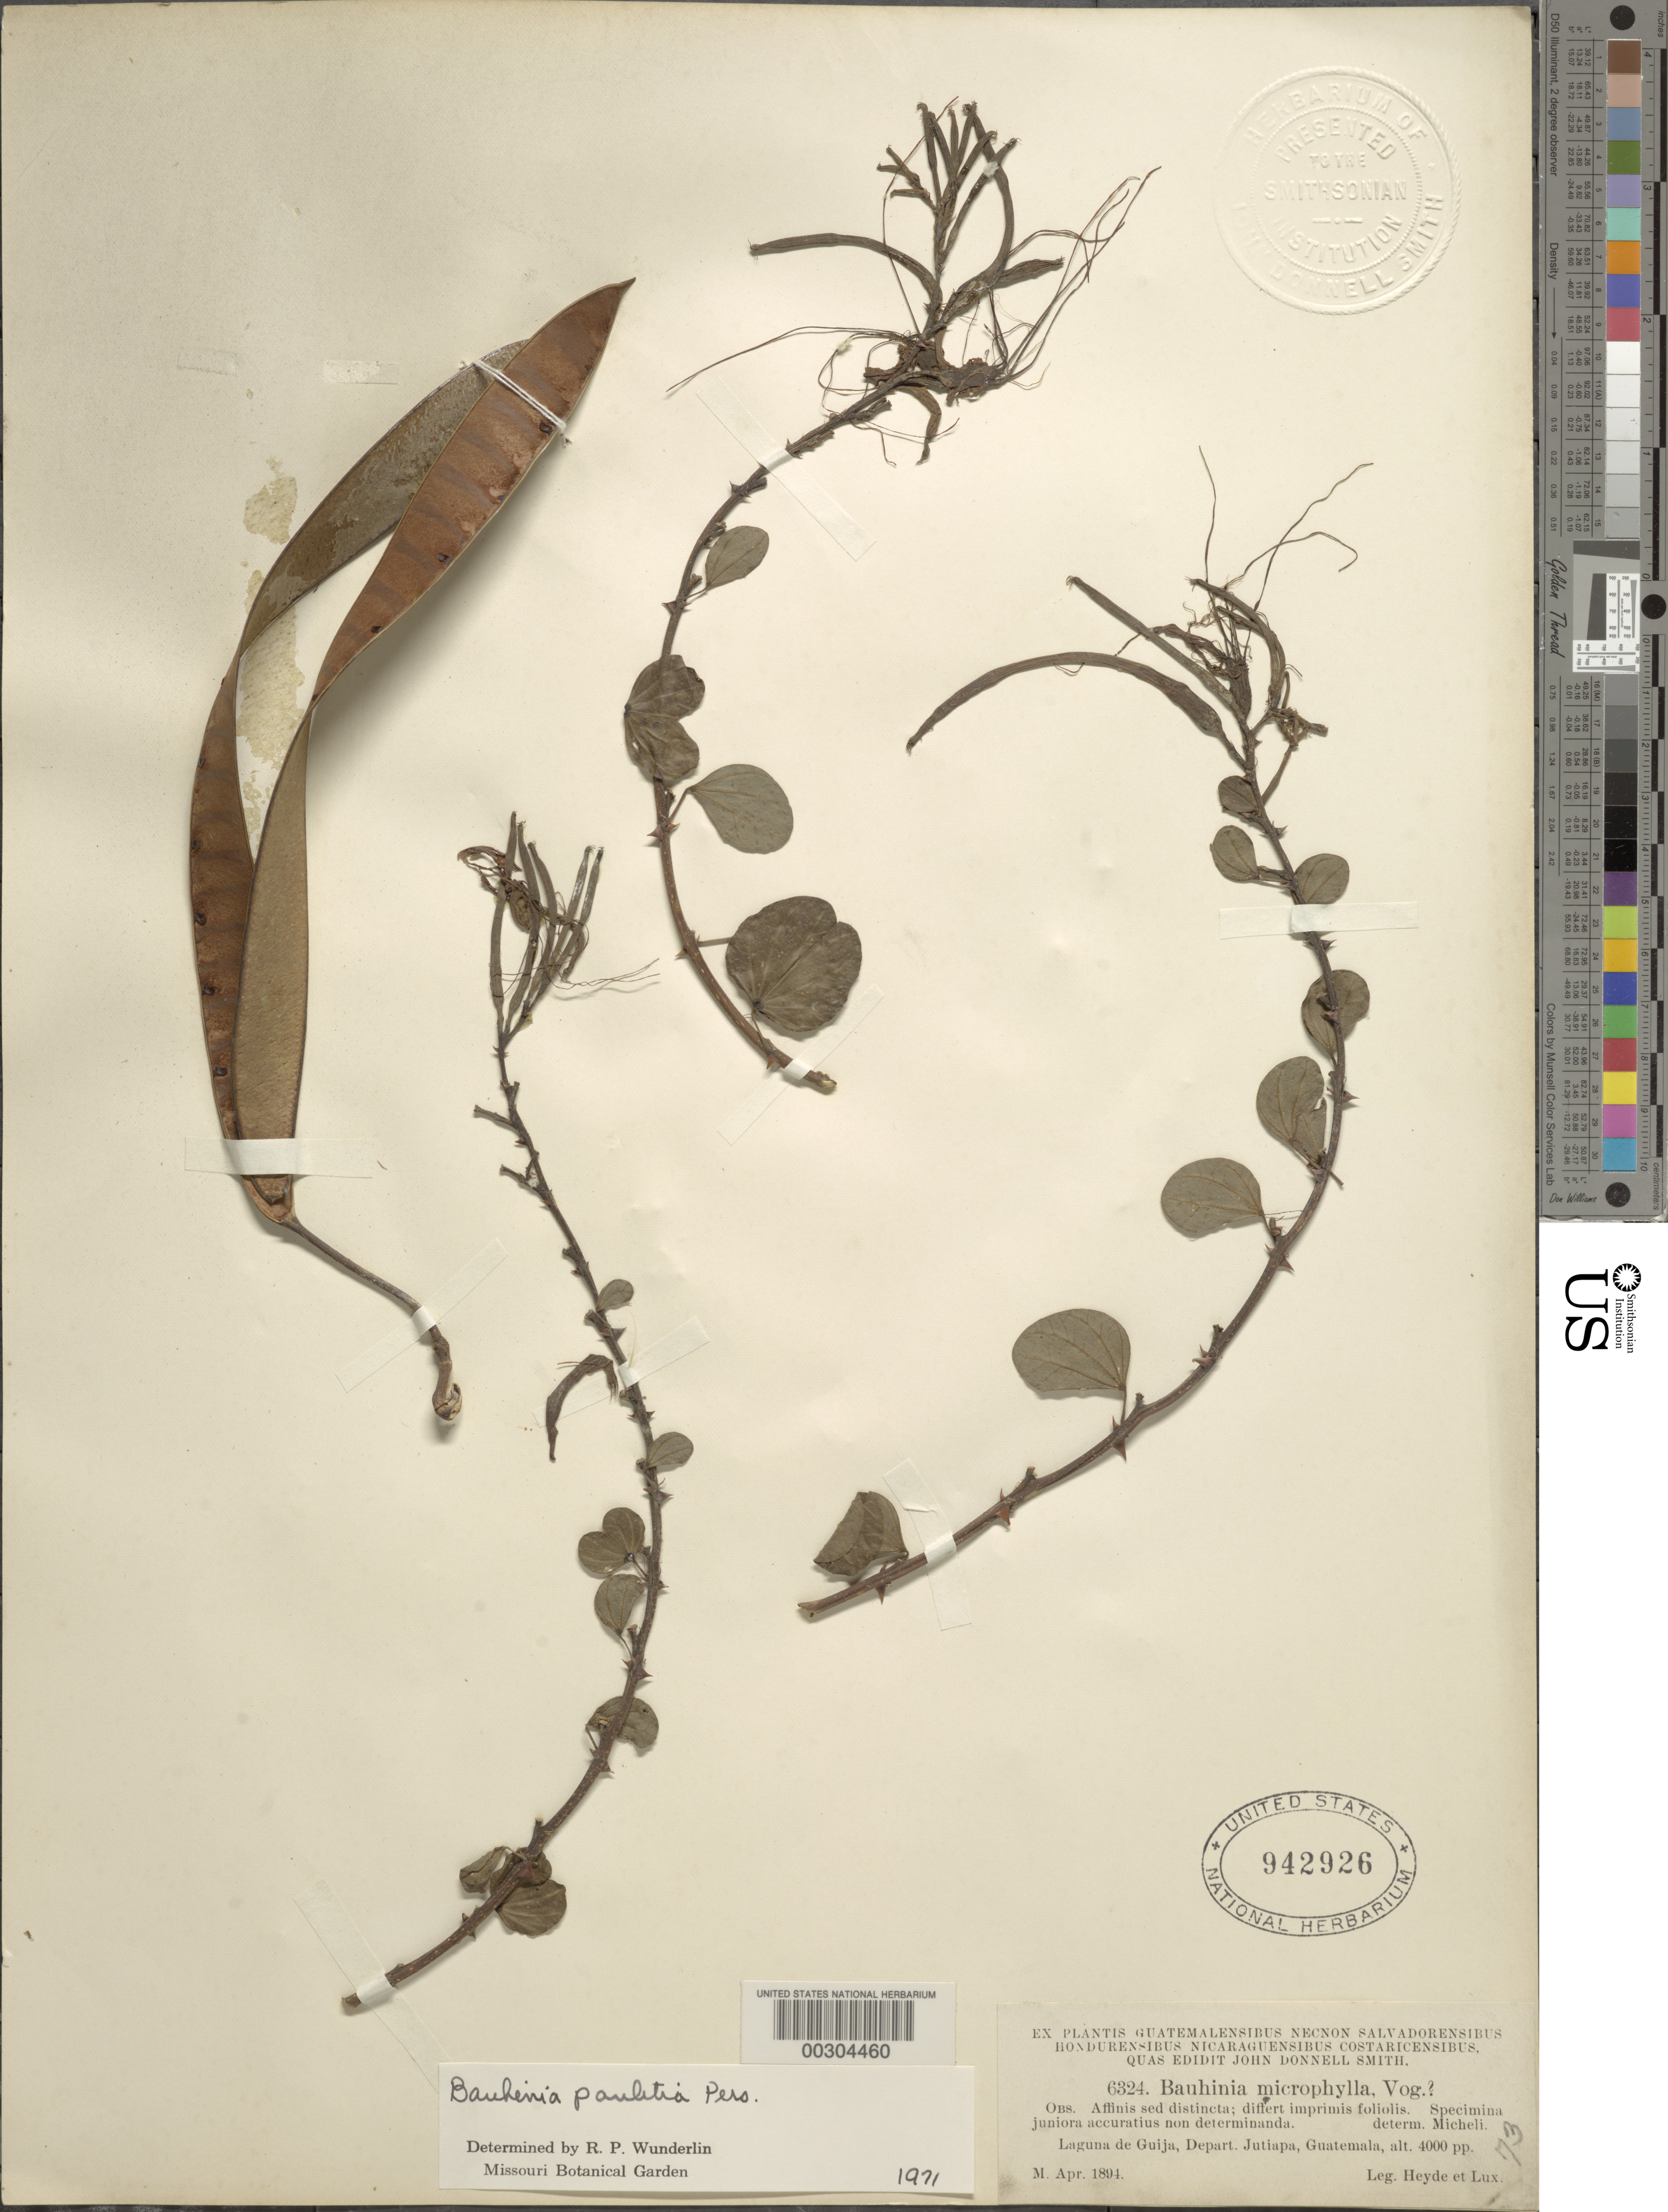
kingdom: Plantae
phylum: Tracheophyta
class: Magnoliopsida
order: Fabales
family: Fabaceae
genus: Bauhinia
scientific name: Bauhinia pauletia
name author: Pers.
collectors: E. T. Heyde & E. Lux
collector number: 6324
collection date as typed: Apr 1894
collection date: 1894-04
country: Guatemala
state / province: Jutiapa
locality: Laguna de Guija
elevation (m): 1219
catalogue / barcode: US 942926